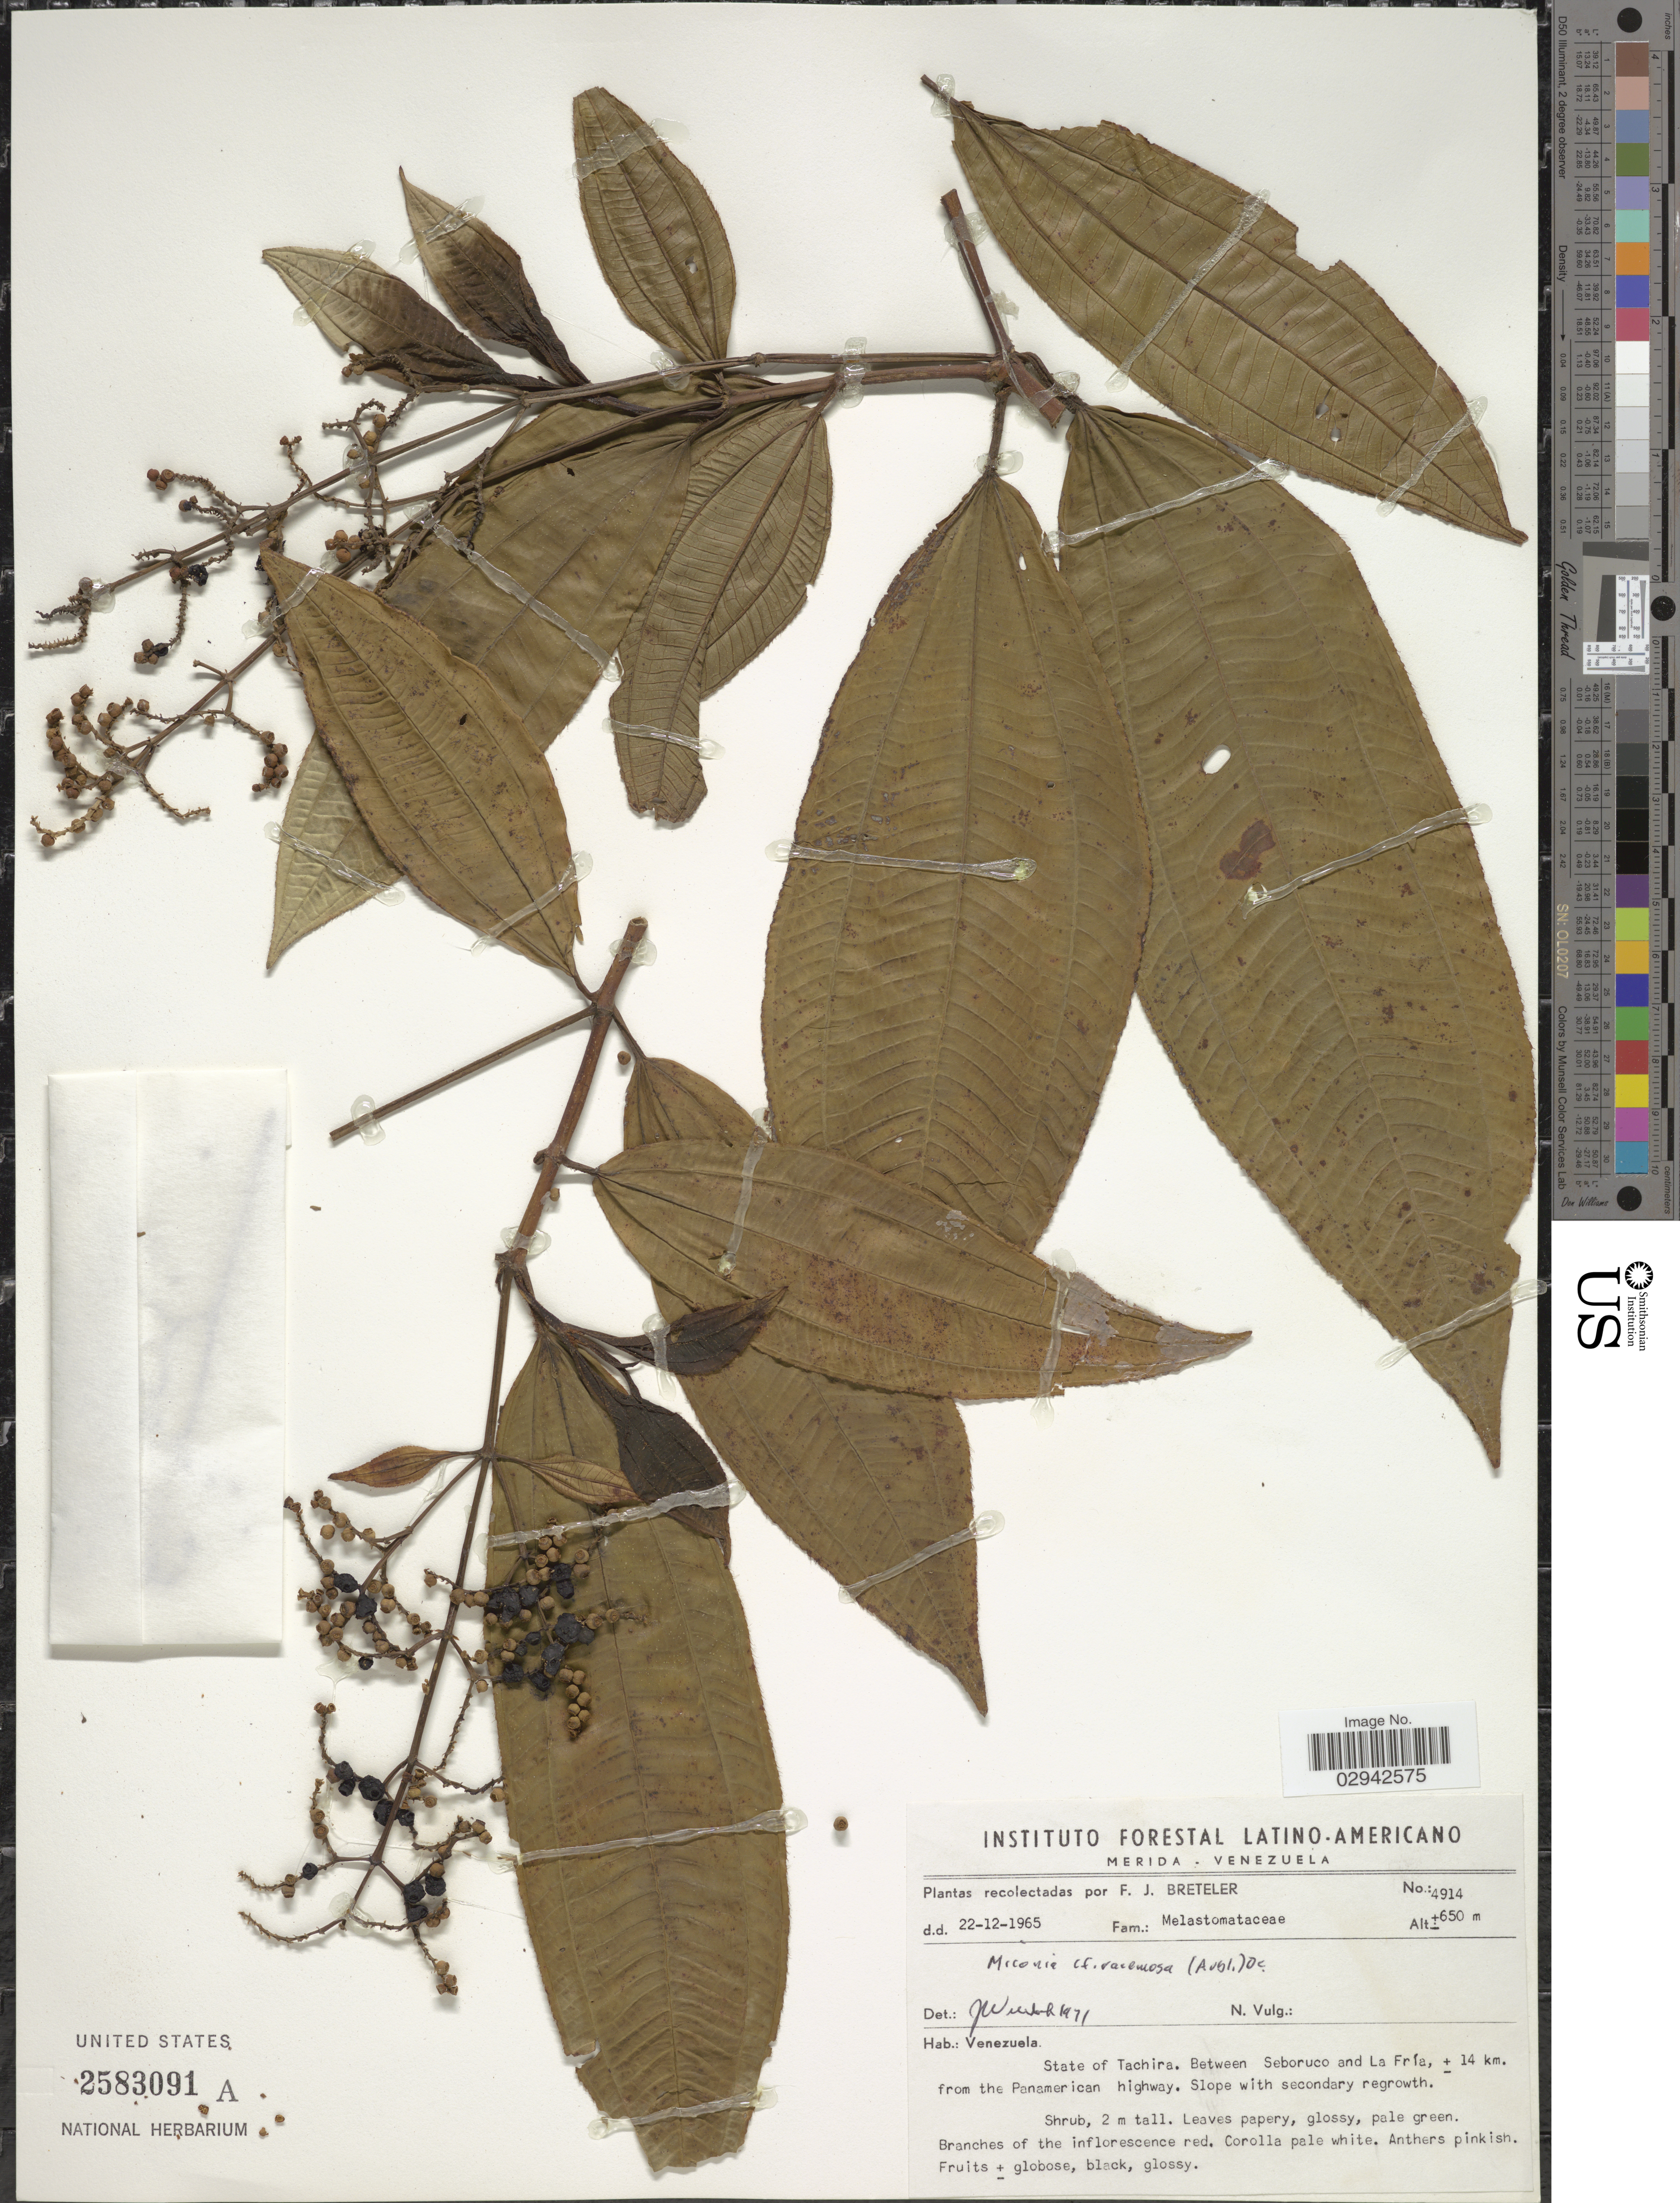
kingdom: Plantae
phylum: Tracheophyta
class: Magnoliopsida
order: Myrtales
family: Melastomataceae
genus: Miconia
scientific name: Miconia racemosa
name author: (Aubl.) DC.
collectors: F. J. Breteler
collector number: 4914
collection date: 1965-12-22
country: Venezuela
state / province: Tachira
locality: Between Seboruco and La Fría, ± 14 km. from the Panamerican highway.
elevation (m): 650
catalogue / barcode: US 2583091A